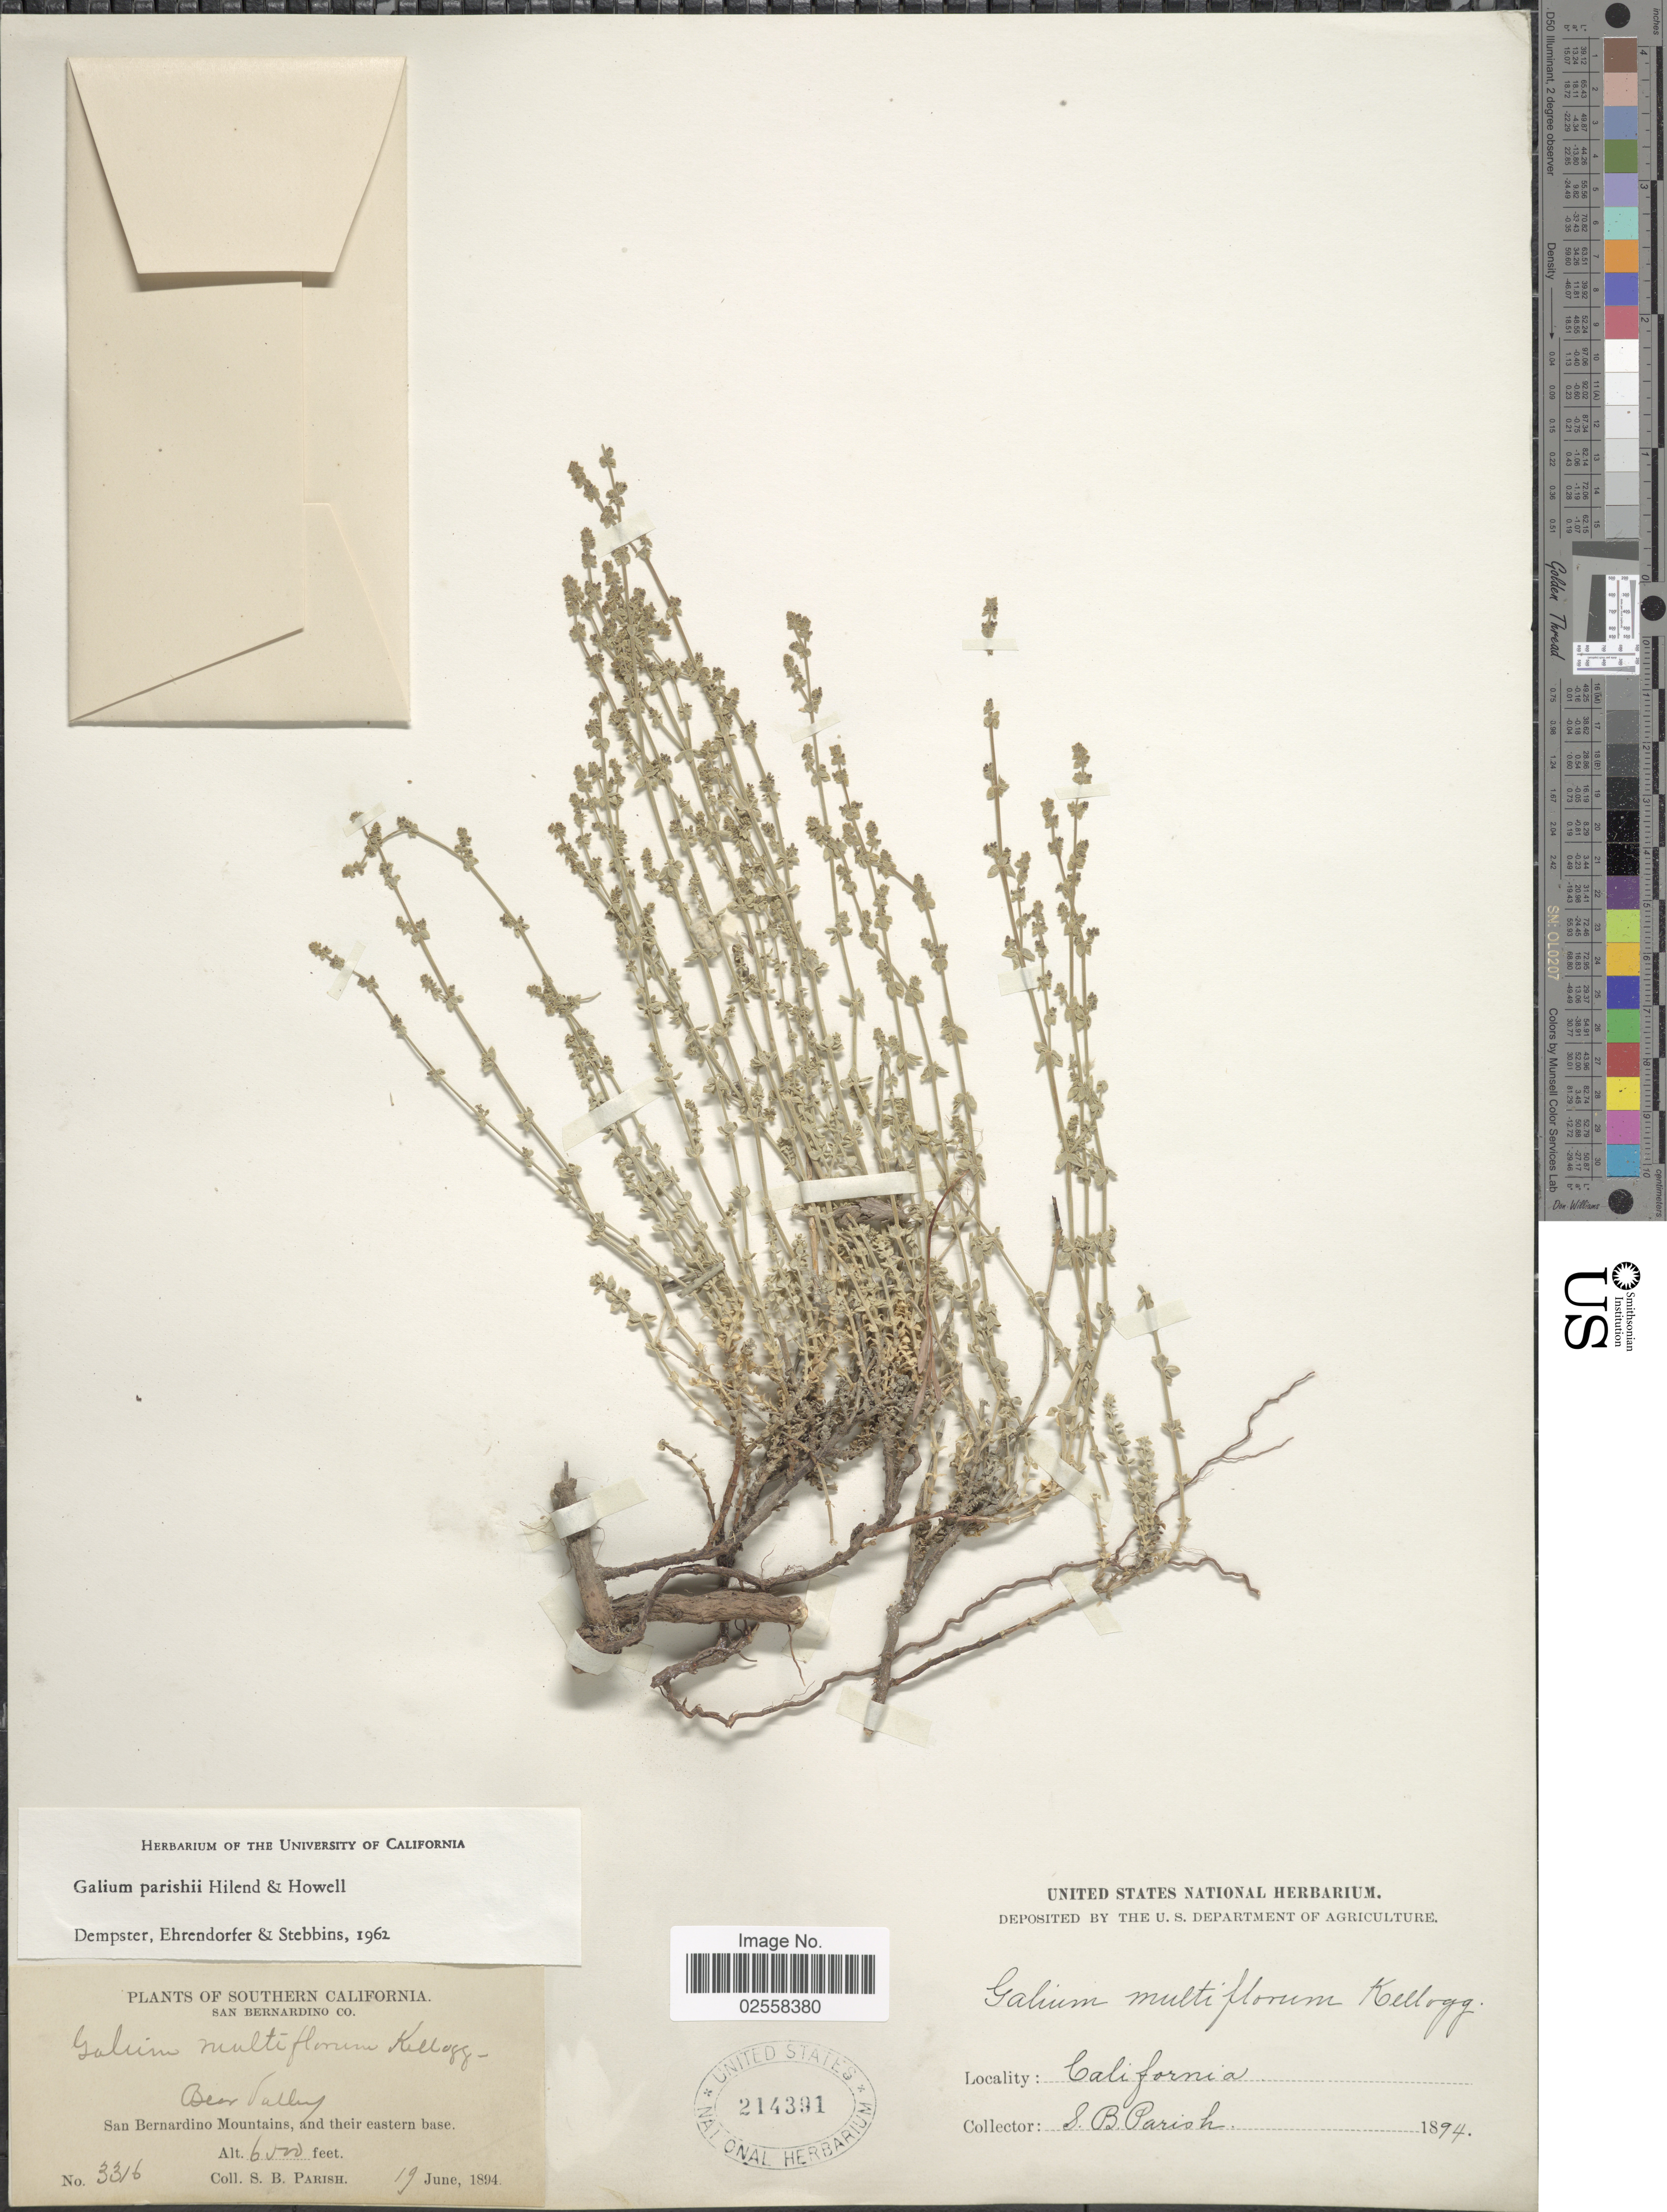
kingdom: Plantae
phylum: Tracheophyta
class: Magnoliopsida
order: Gentianales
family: Rubiaceae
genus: Galium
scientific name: Galium parishii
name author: Hilend & J.T. Howell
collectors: S. B. Parish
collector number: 3316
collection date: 1894-06-19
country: United States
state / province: California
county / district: San Bernardino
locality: South California, San Bernardino Co, Beer Valley, San Bernardino Mountains, and their eastern base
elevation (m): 1981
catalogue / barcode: US 214391